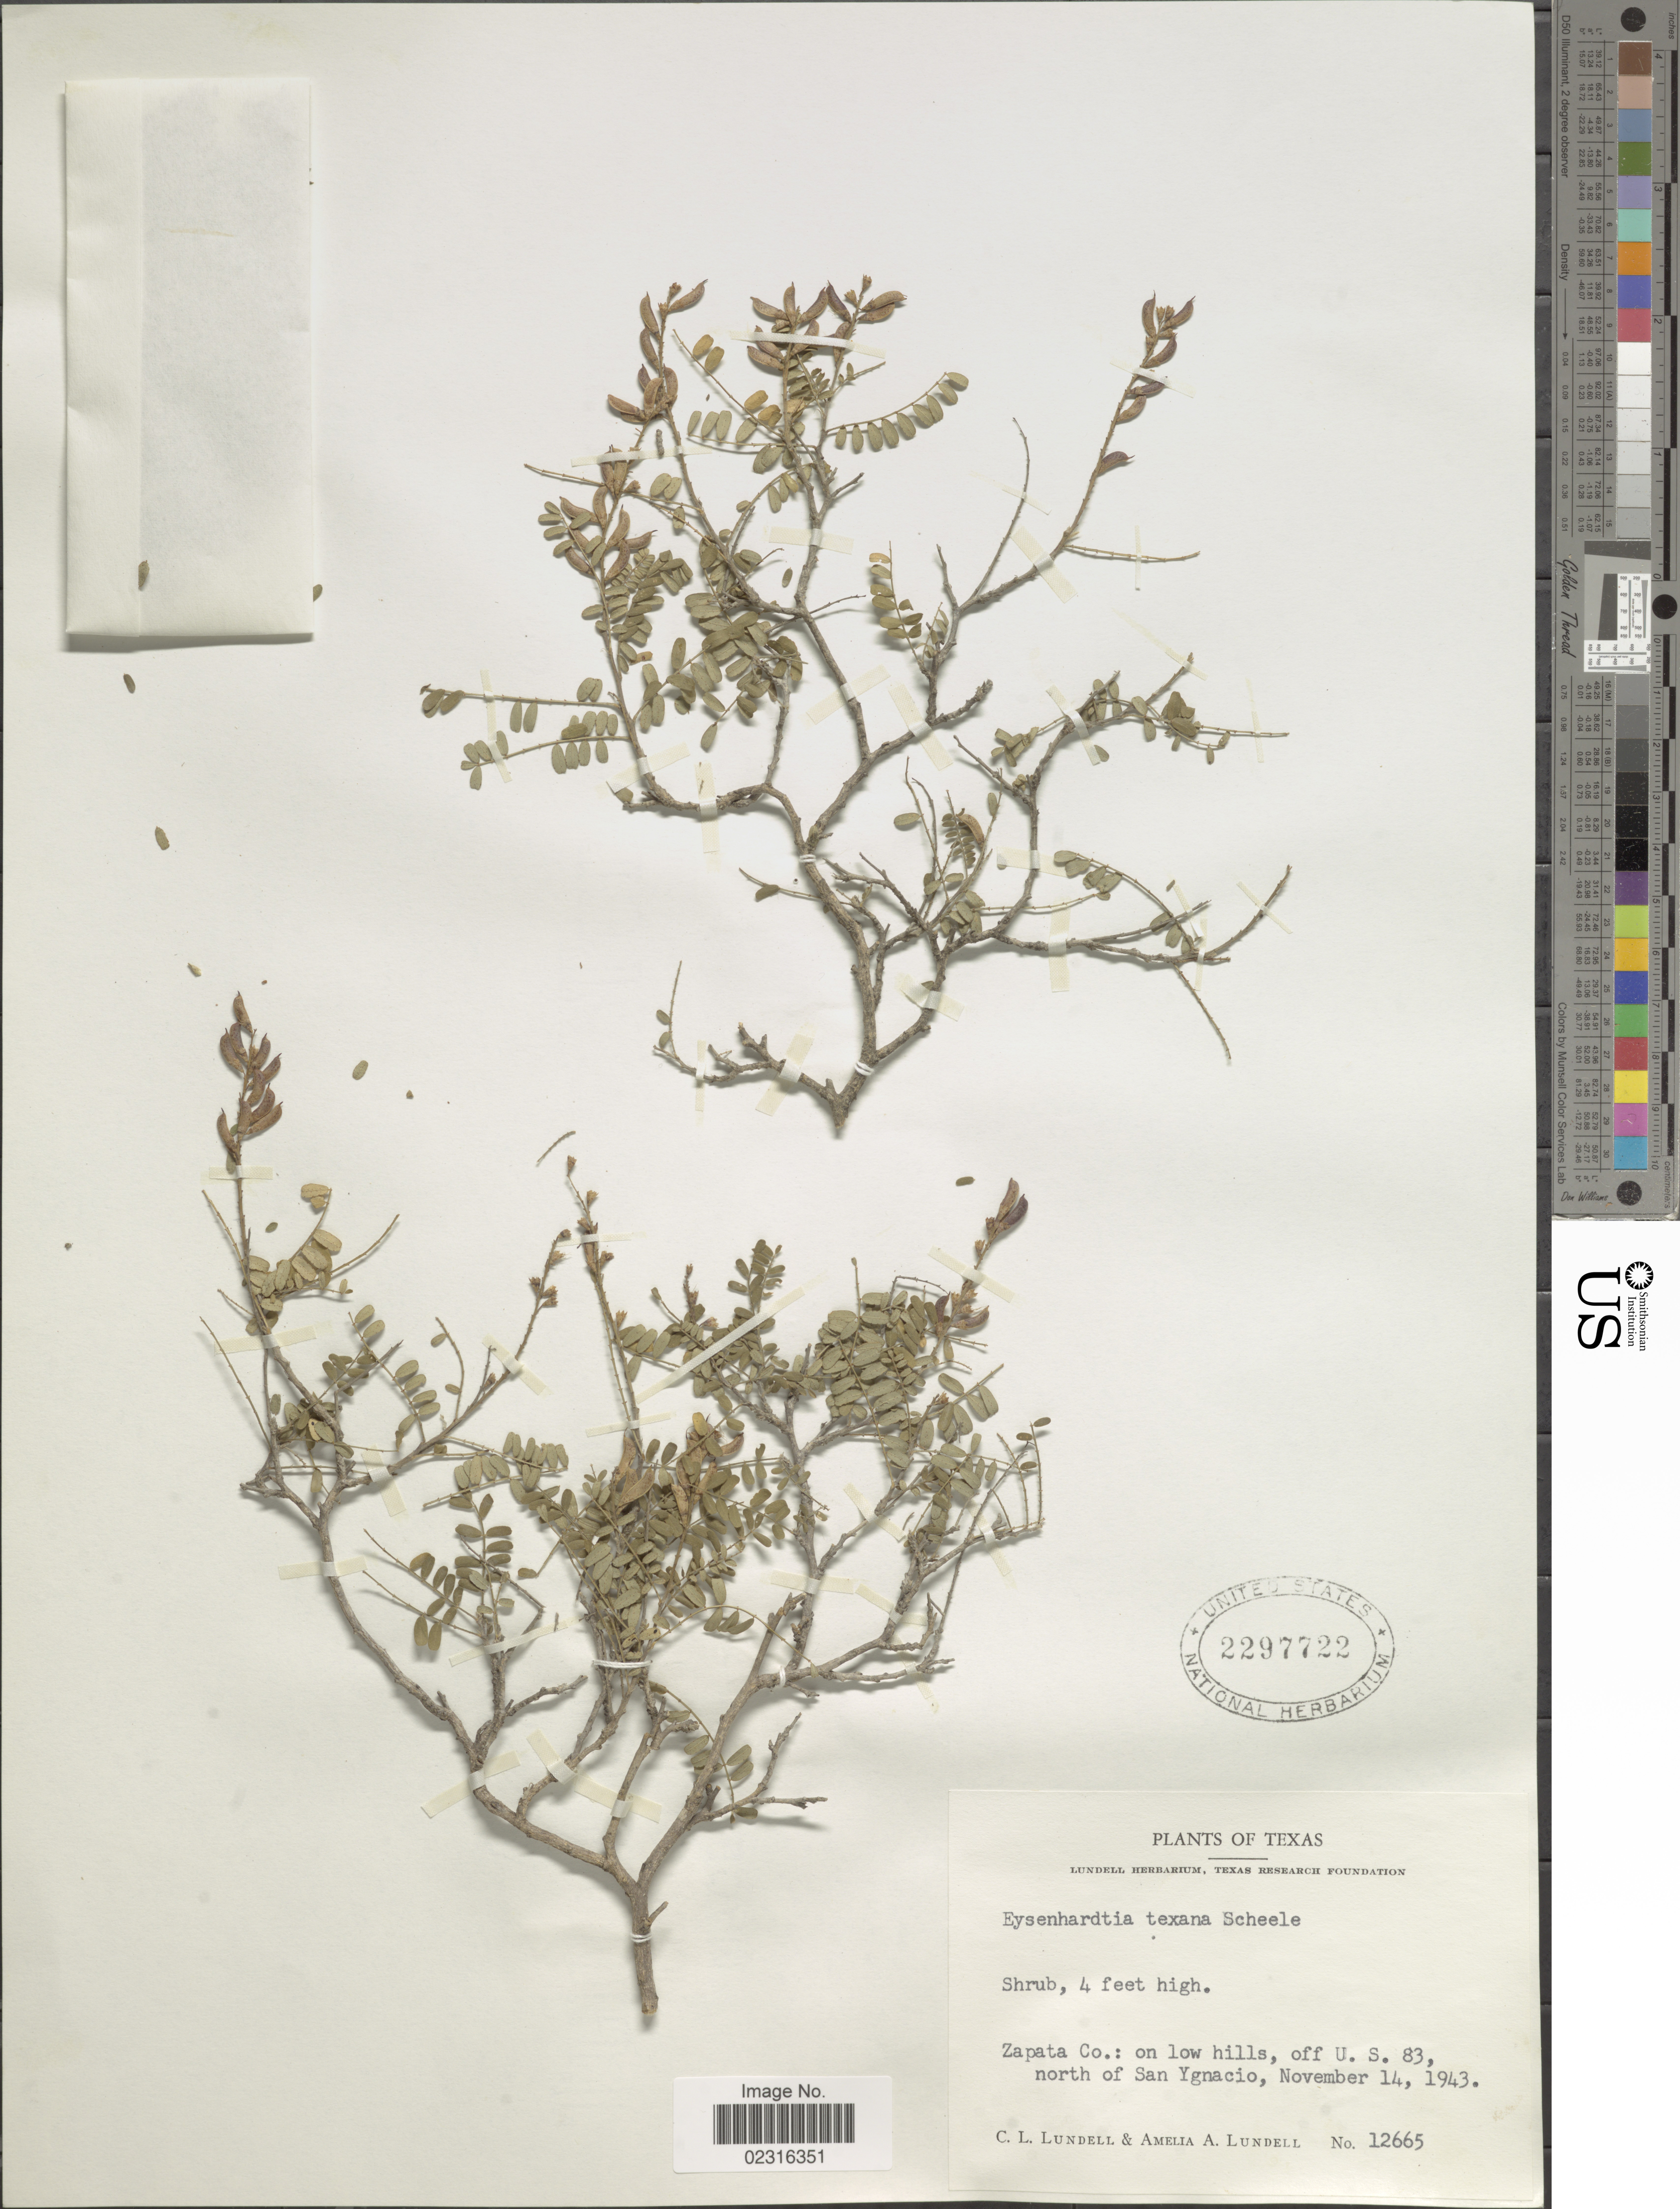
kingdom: Plantae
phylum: Tracheophyta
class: Magnoliopsida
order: Fabales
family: Fabaceae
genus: Eysenhardtia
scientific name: Eysenhardtia texana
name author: Scheele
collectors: C. L. Lundell & A. A. Lundell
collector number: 12665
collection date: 1943-11-14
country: United States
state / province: Texas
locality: Zapata Co.: on low hills, off U.S. 83, north of San Ygnacio.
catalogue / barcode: US 2297722